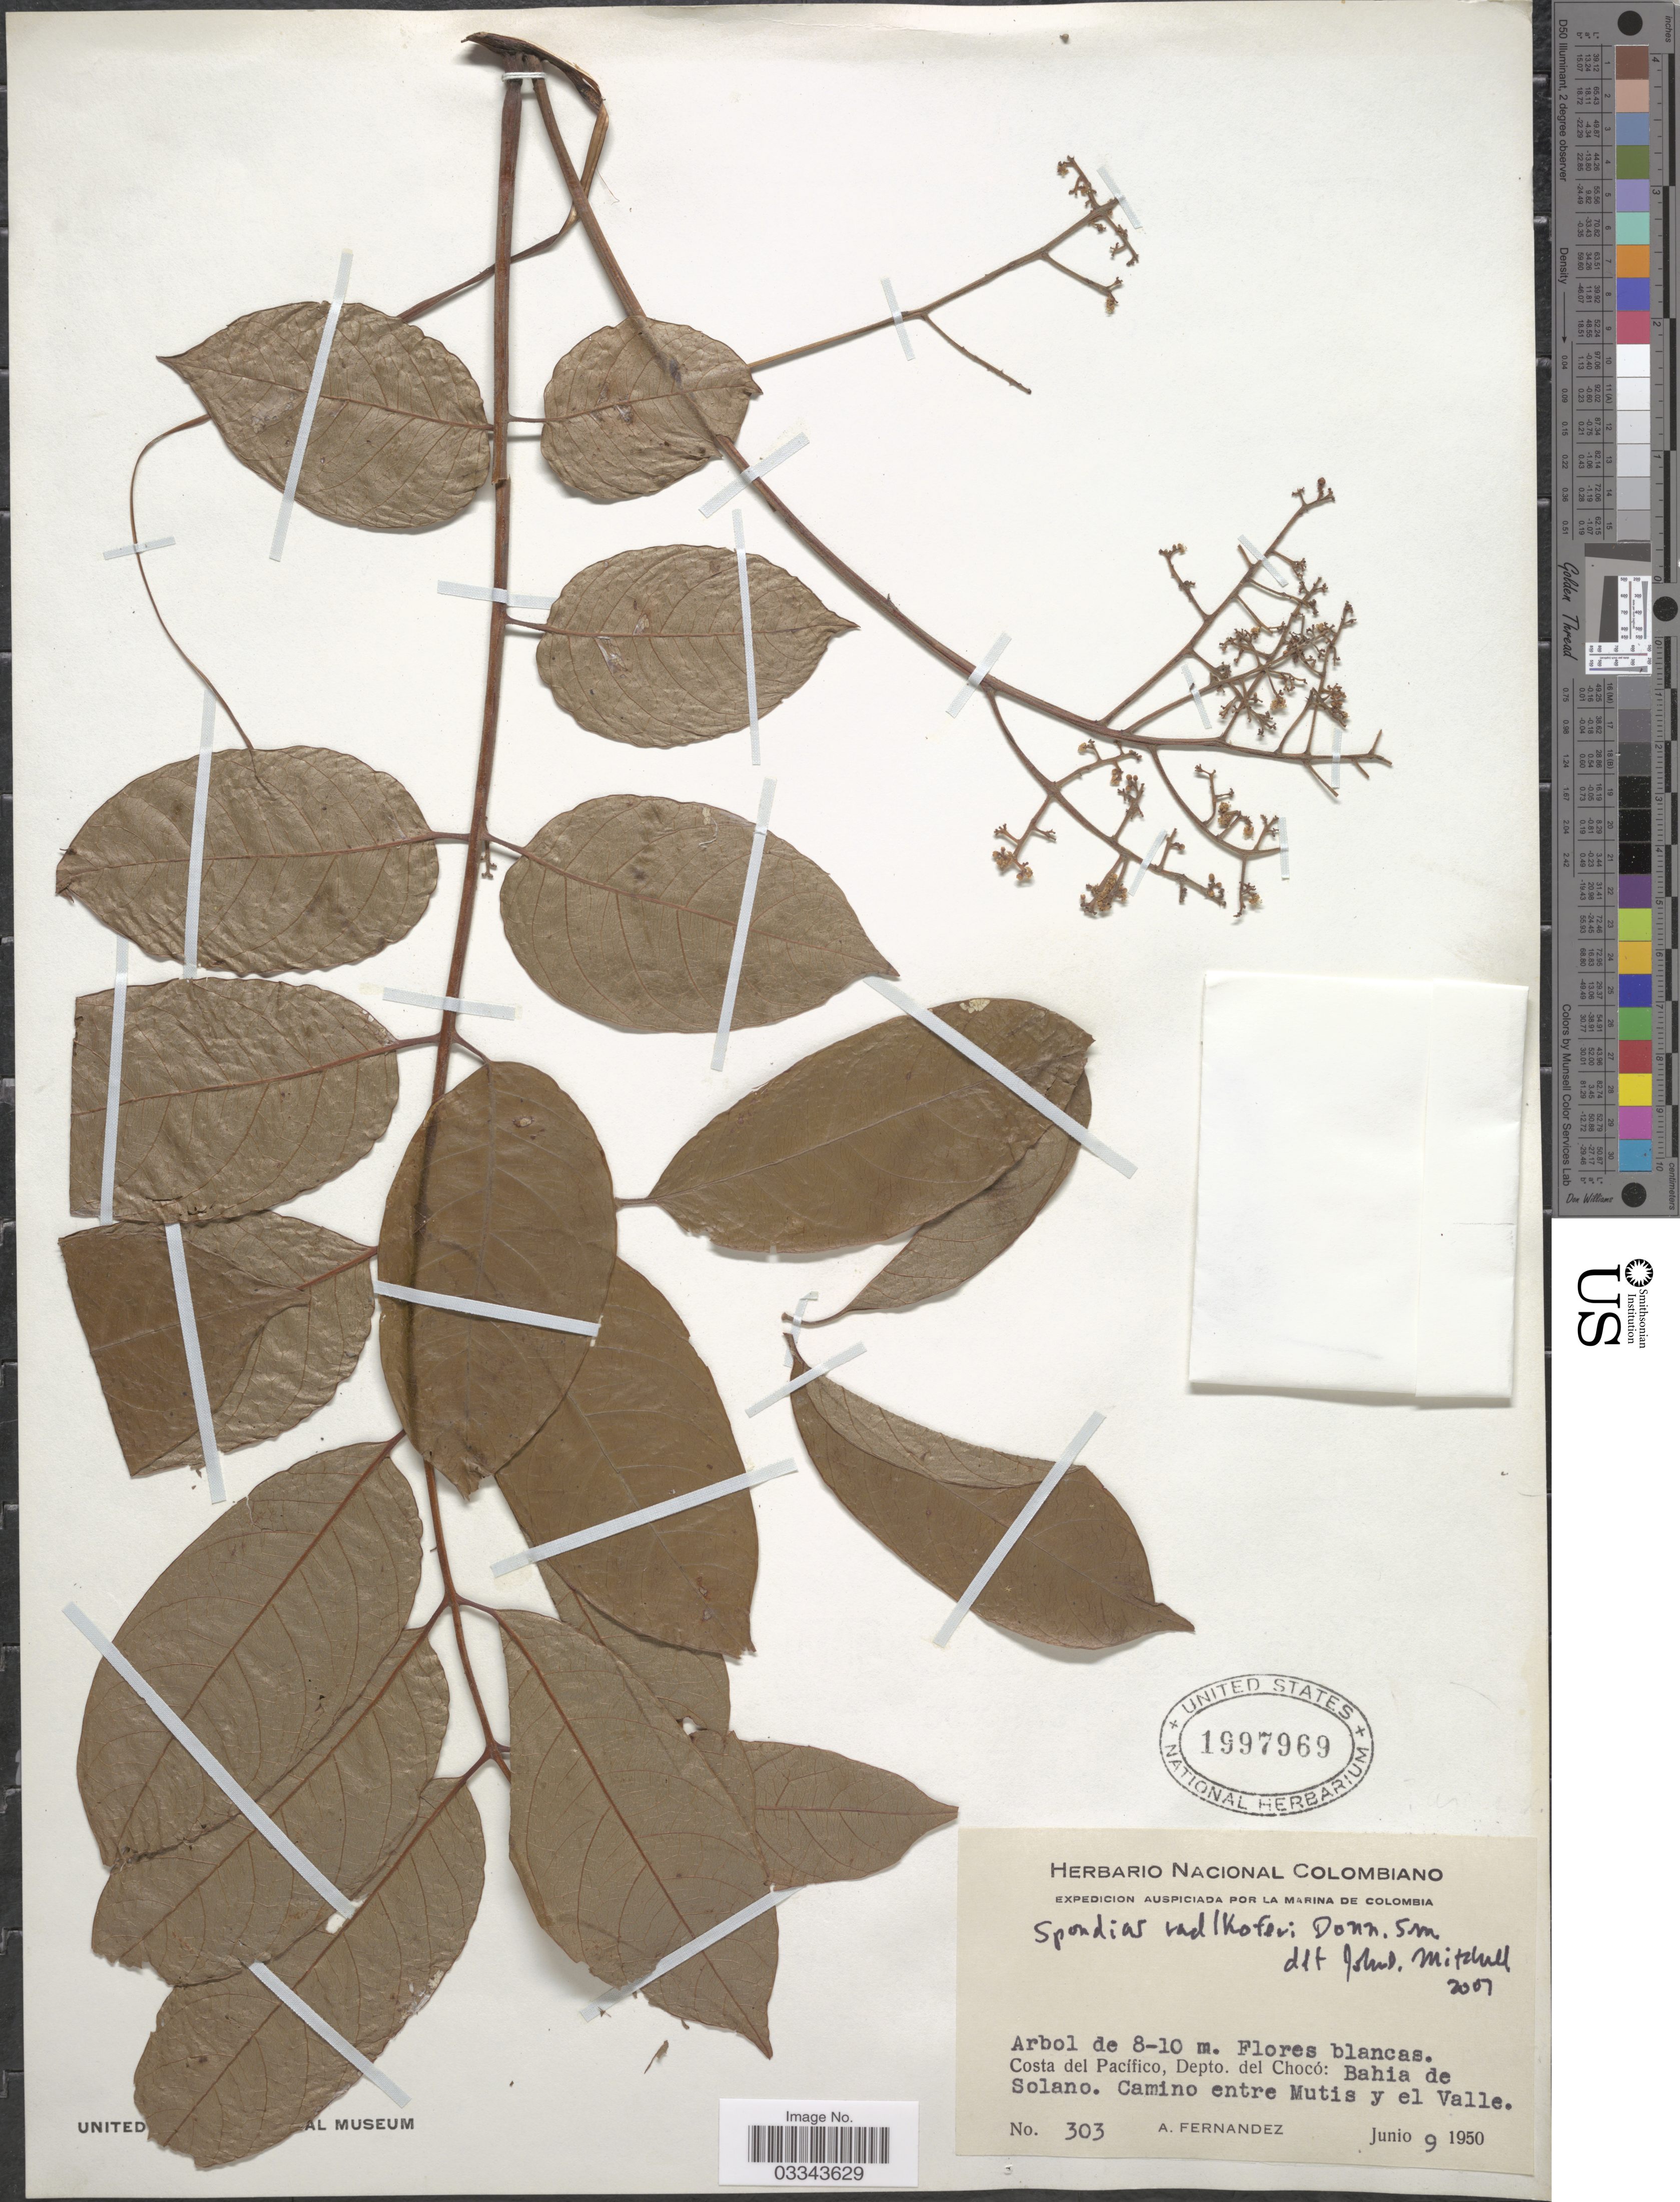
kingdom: Plantae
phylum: Tracheophyta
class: Magnoliopsida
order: Sapindales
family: Anacardiaceae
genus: Spondias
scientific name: Spondias radlkoferi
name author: Donn. Sm.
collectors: A. Fernandez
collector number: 303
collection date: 1950-06-09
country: Colombia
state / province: Chocó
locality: Costa de Pacífico, Depto. del Chocó: Bahia de Solano. Camino entre Mutis y el Valle.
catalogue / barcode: US 1997969